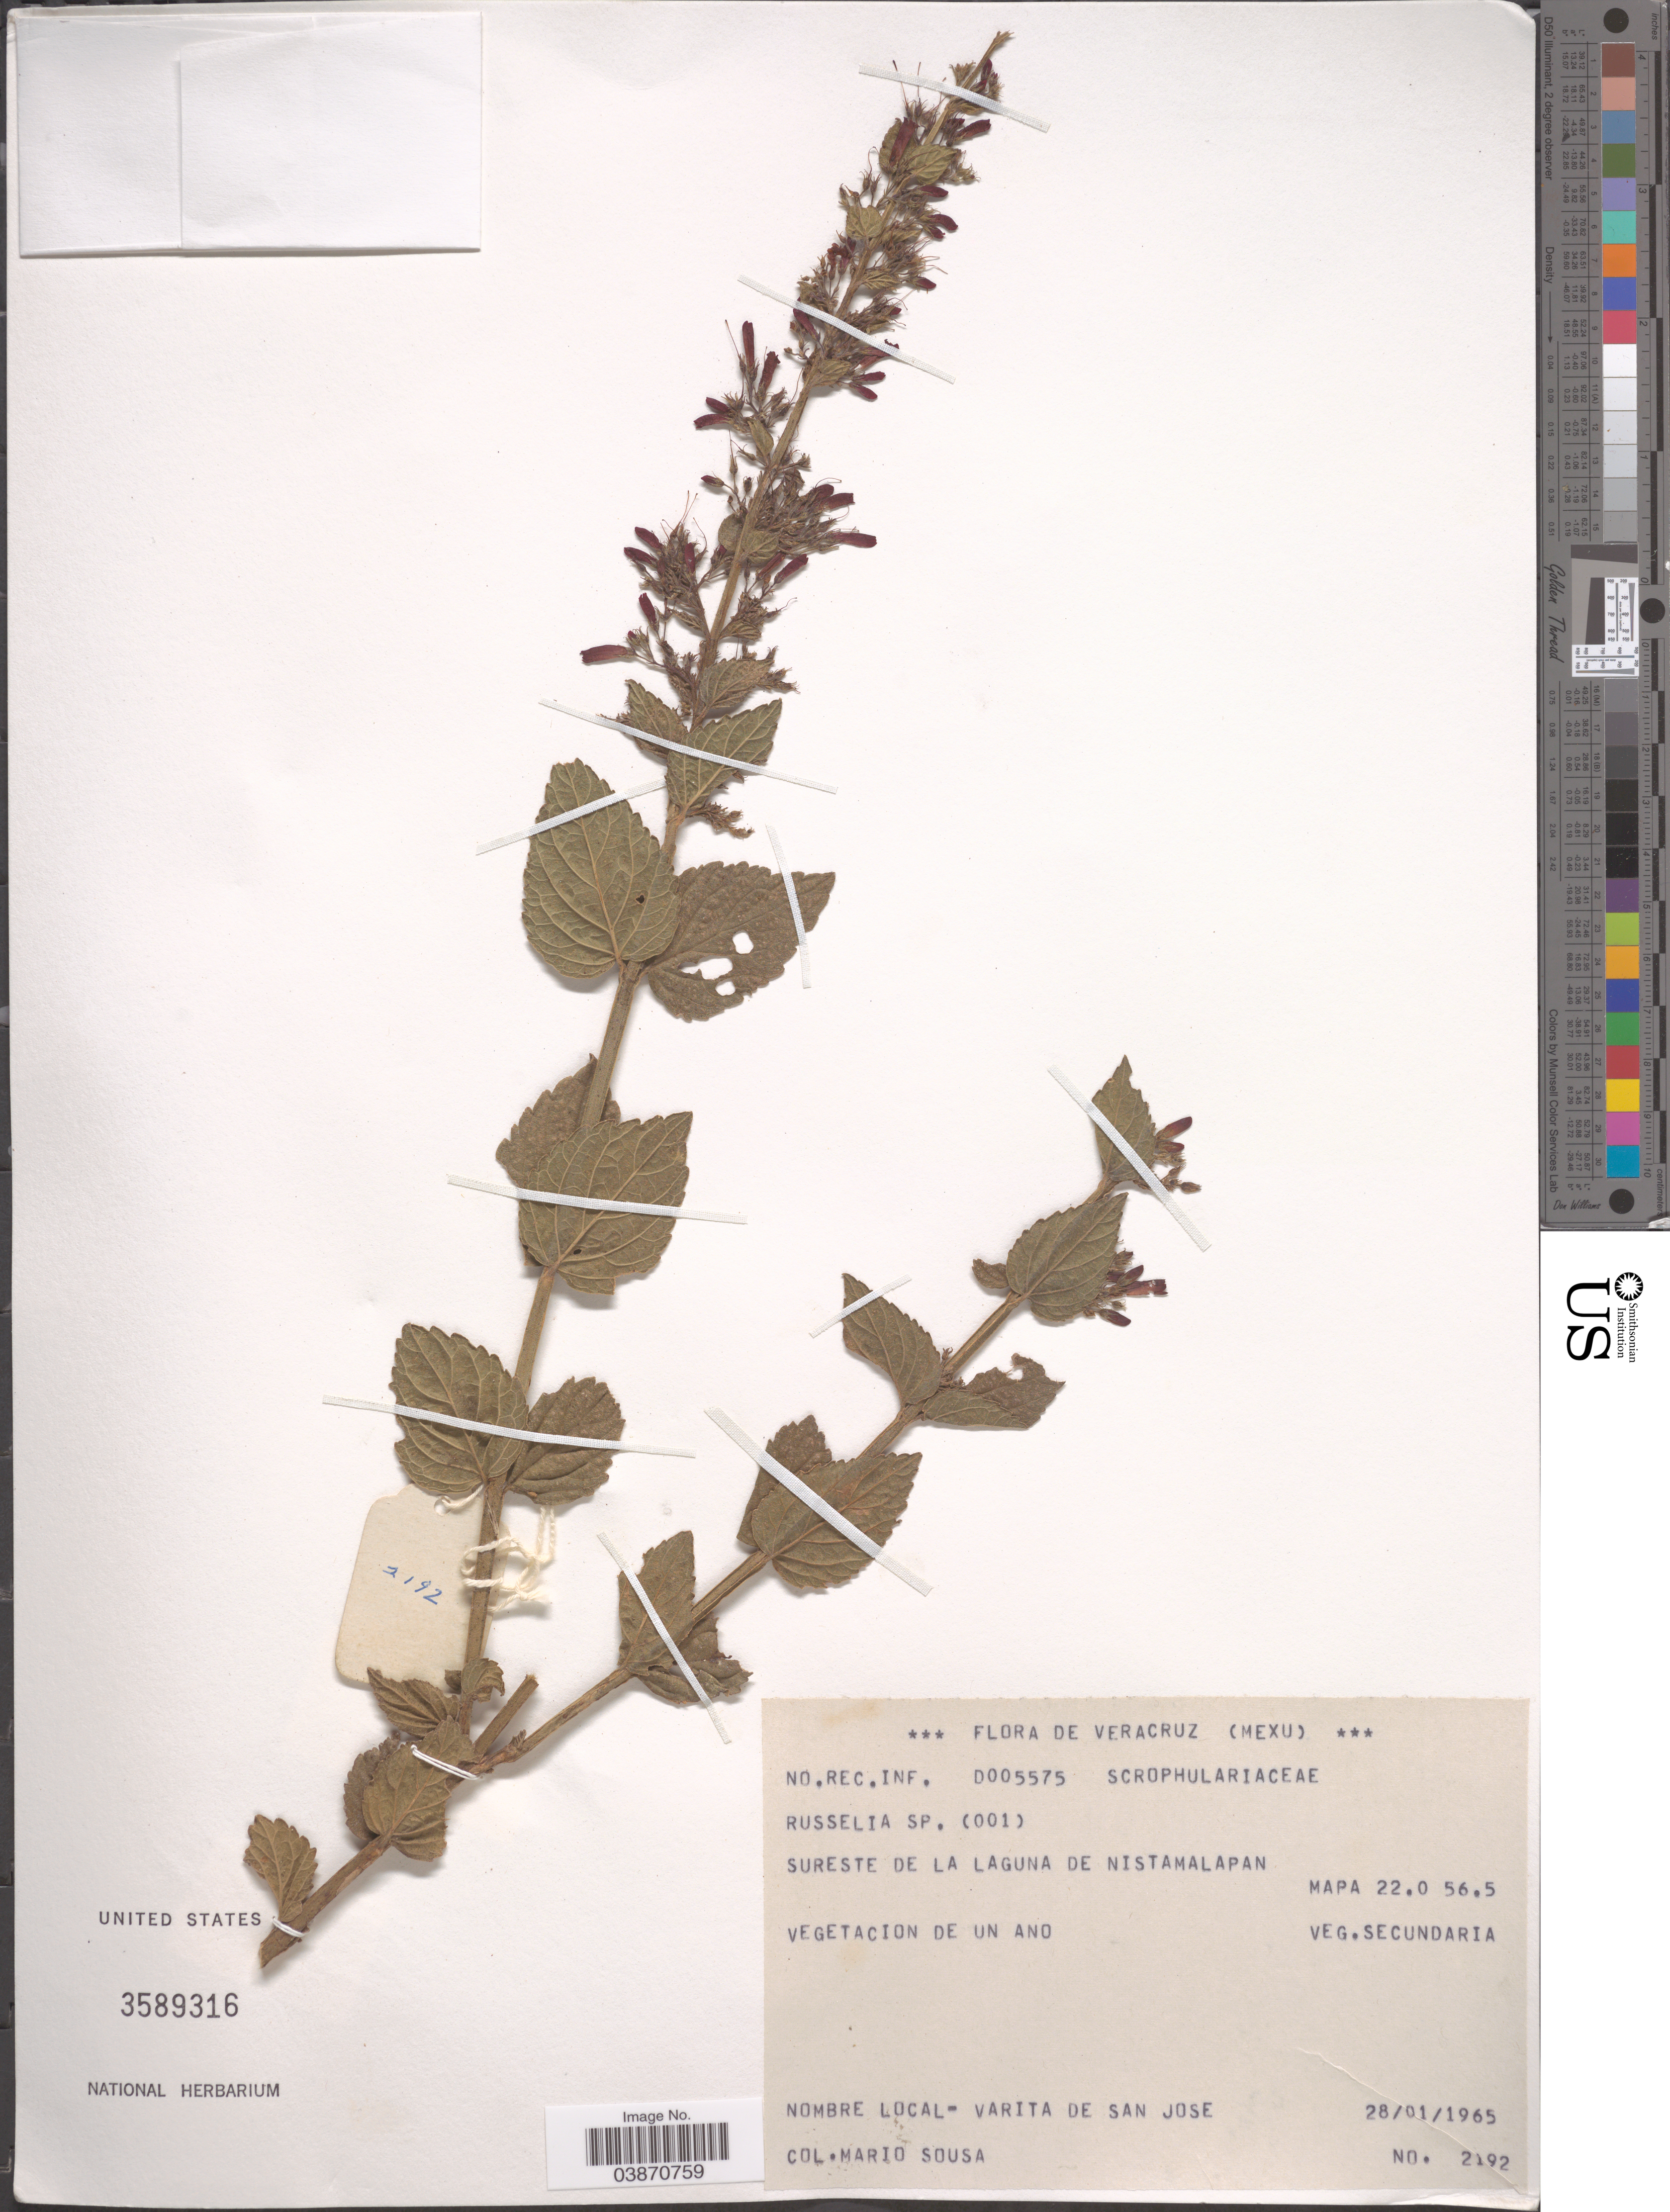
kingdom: Plantae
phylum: Tracheophyta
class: Magnoliopsida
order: Lamiales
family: Plantaginaceae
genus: Russelia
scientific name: Russelia sp.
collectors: M. Sousa S.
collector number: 2192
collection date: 1965-01-28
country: Mexico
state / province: Veracruz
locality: Veracuz. Sureste de la laguna de Nistamalapan. Mapa 22.0 56.5.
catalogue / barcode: US 3589316